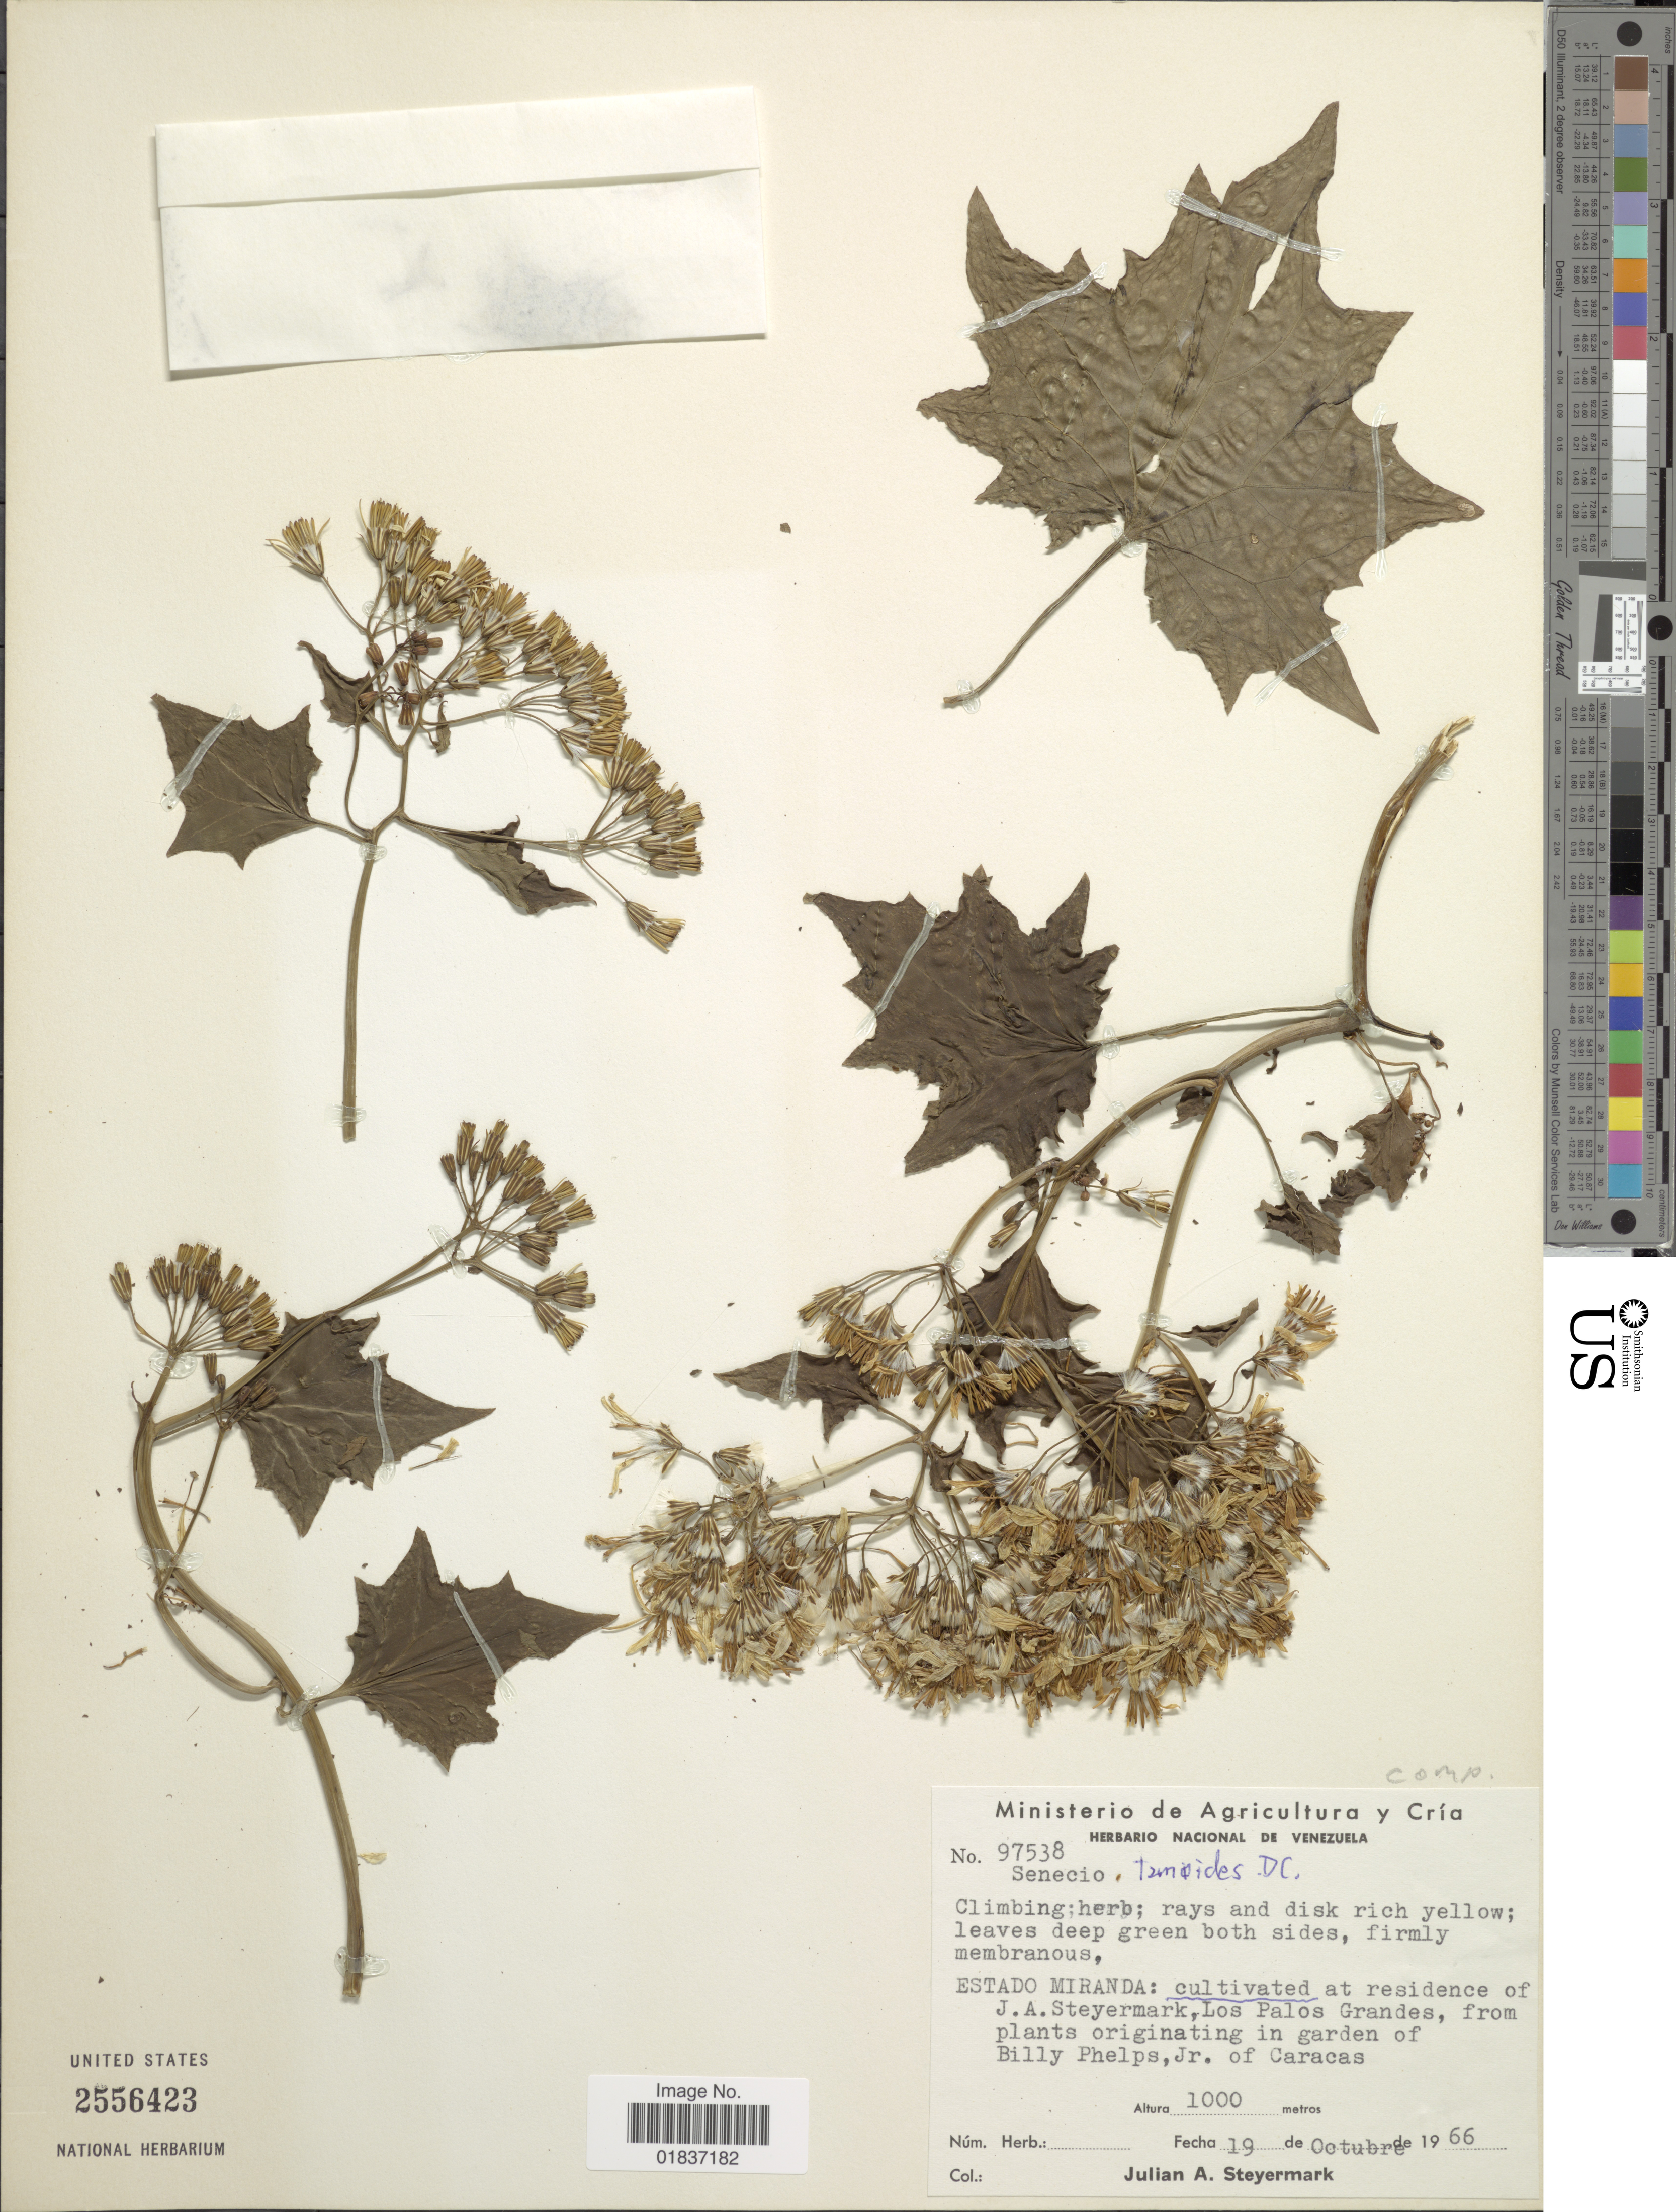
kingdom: Plantae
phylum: Tracheophyta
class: Magnoliopsida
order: Asterales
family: Asteraceae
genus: Senecio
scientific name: Senecio tamoides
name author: DC.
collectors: J. Steyermark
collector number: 97538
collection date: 1966-10-19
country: Venezuela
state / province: Miranda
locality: Estado Miranda: at residence of J. A. Steyermark, Los Palos Grandes, from originating in garden of Billy Phelps, Jr. of Caracas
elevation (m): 1000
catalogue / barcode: US 2556423